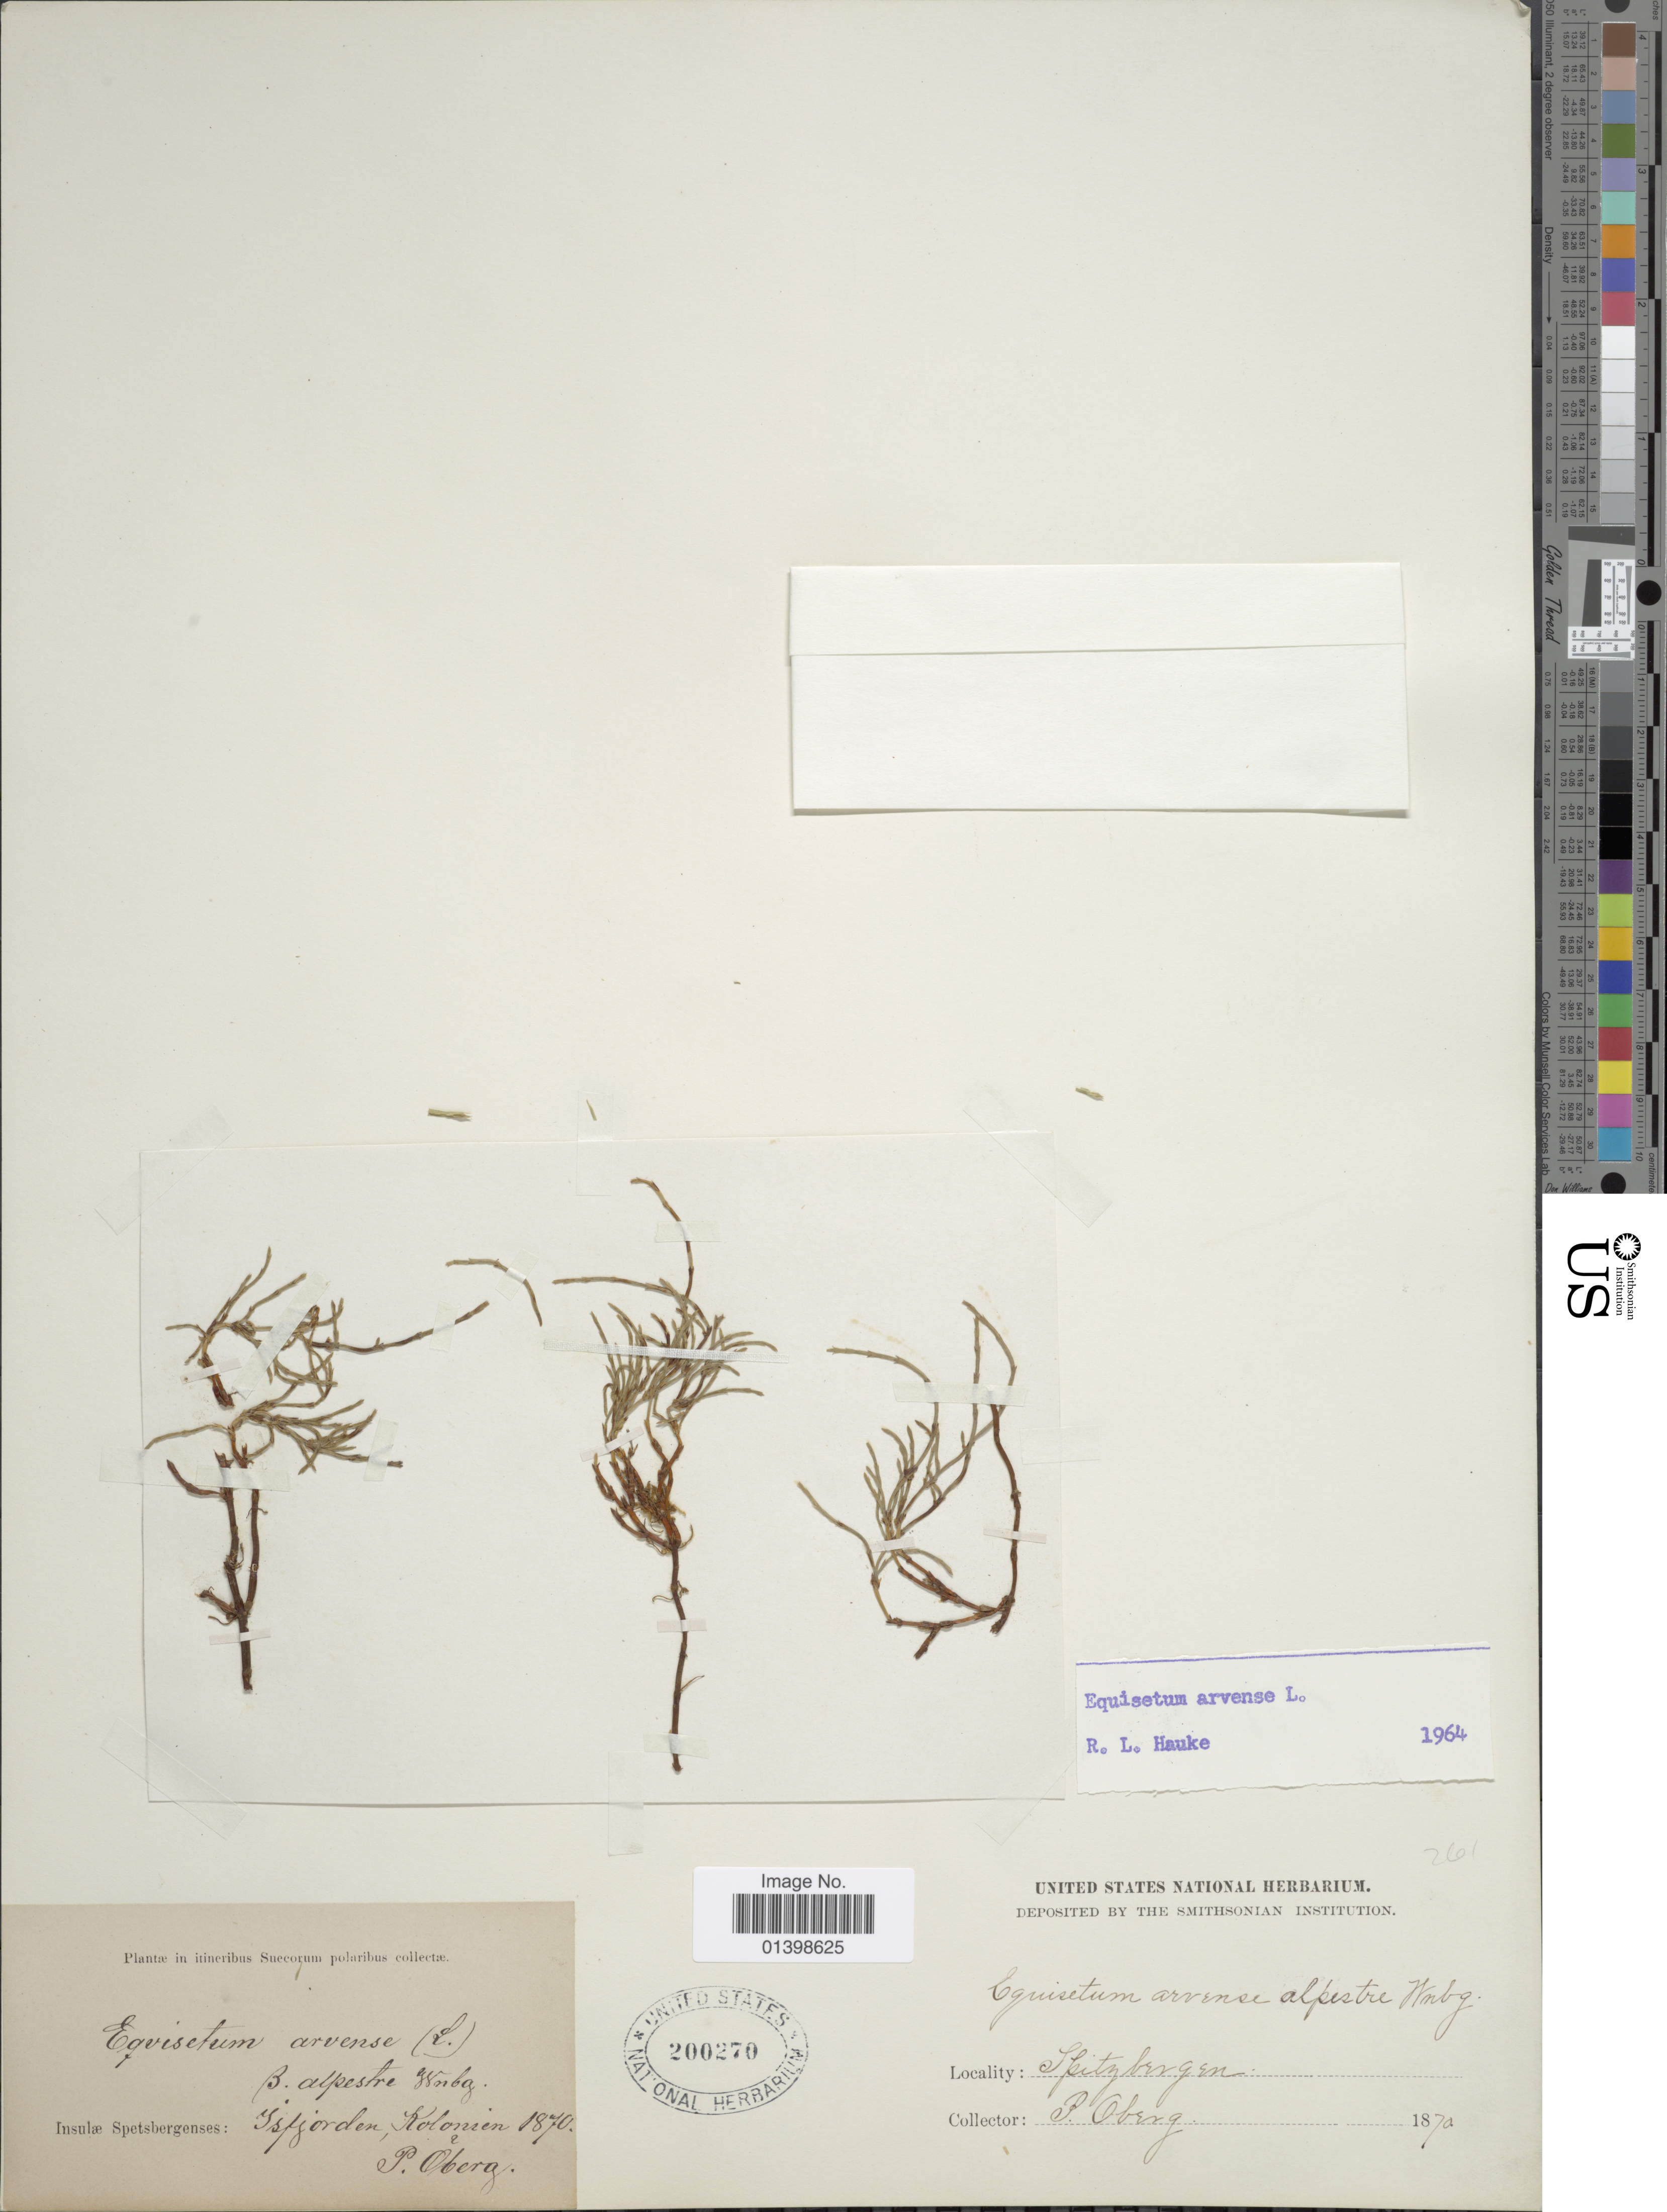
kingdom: Plantae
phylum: Tracheophyta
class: Polypodiopsida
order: Equisetales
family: Equisetaceae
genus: Equisetum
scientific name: Equisetum arvense var. alpestre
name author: Wahlenb.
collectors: P. Oberg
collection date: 1870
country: Norway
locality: Insulæ Spetsbergenses: Isfjorden, Kolonien.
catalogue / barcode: US 200270